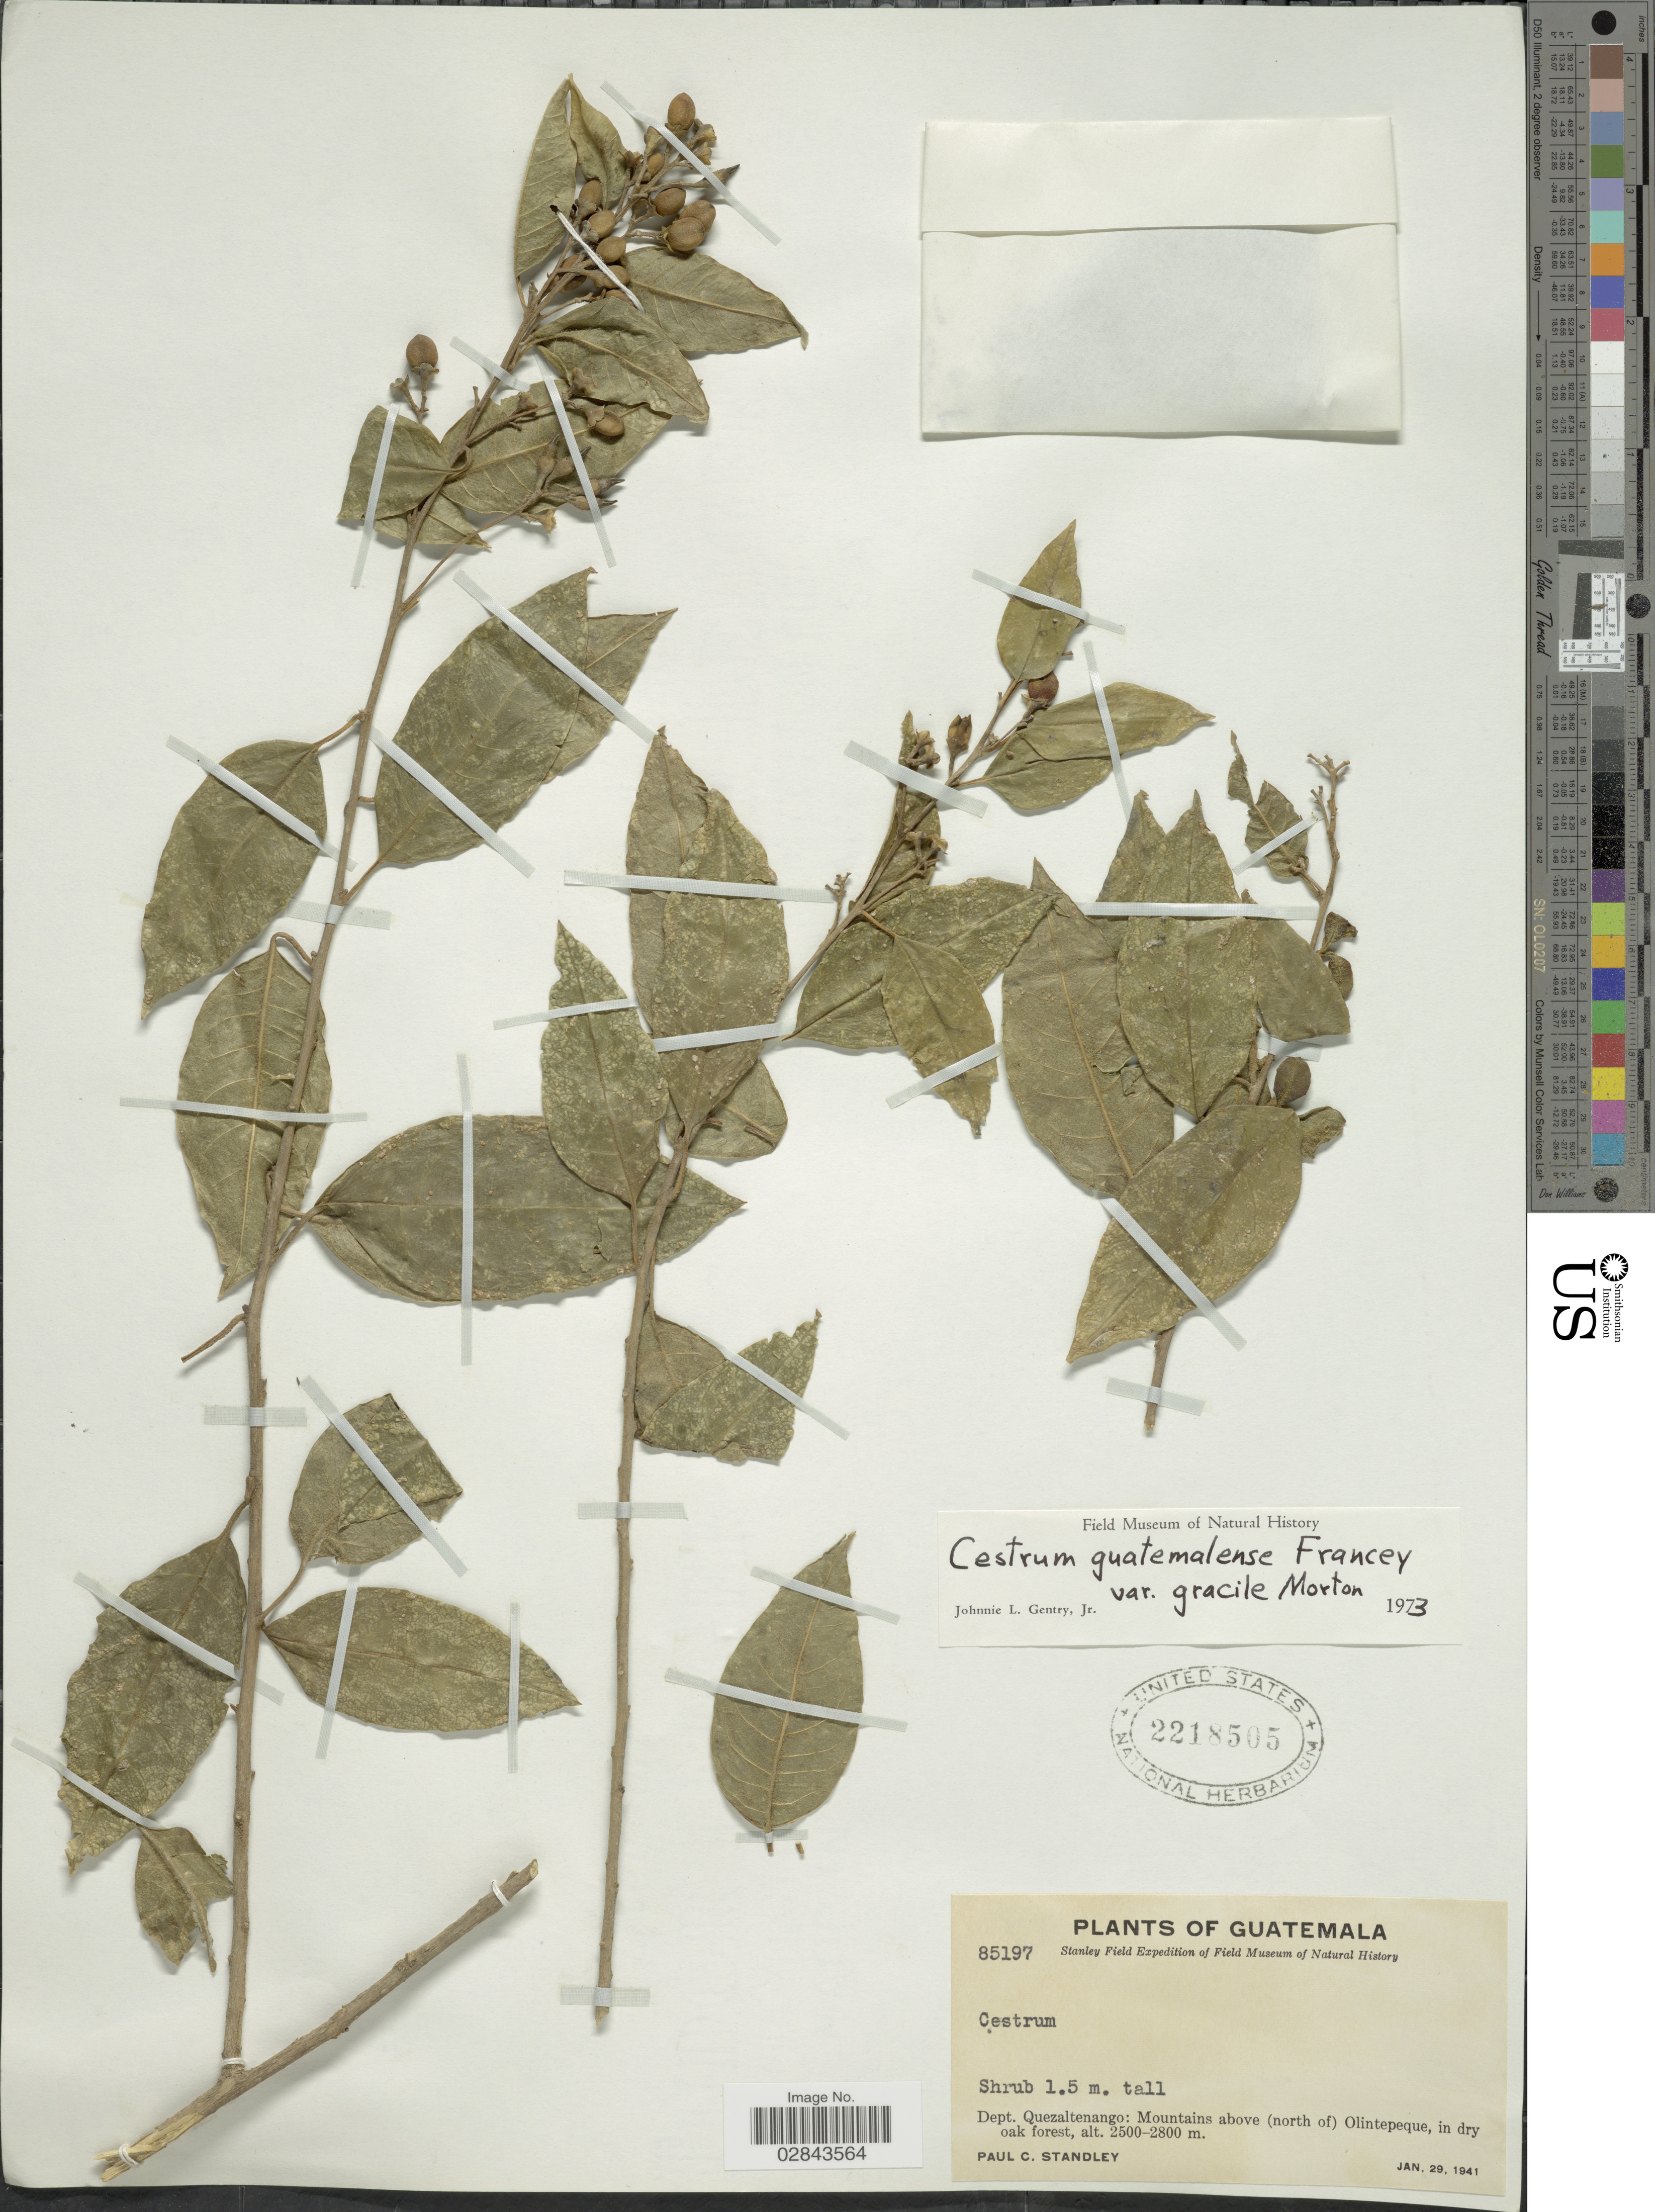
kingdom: Plantae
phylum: Tracheophyta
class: Magnoliopsida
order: Solanales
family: Solanaceae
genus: Cestrum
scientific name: Cestrum guatemalense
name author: Francey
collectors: P. C. Standley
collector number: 85197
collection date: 1941-01-29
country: Guatemala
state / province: Quetzaltenango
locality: Dept. Quezaltenango: Mountains above (north of) Olintepeque, in dry oak forest.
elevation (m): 2500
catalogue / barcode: US 2218505